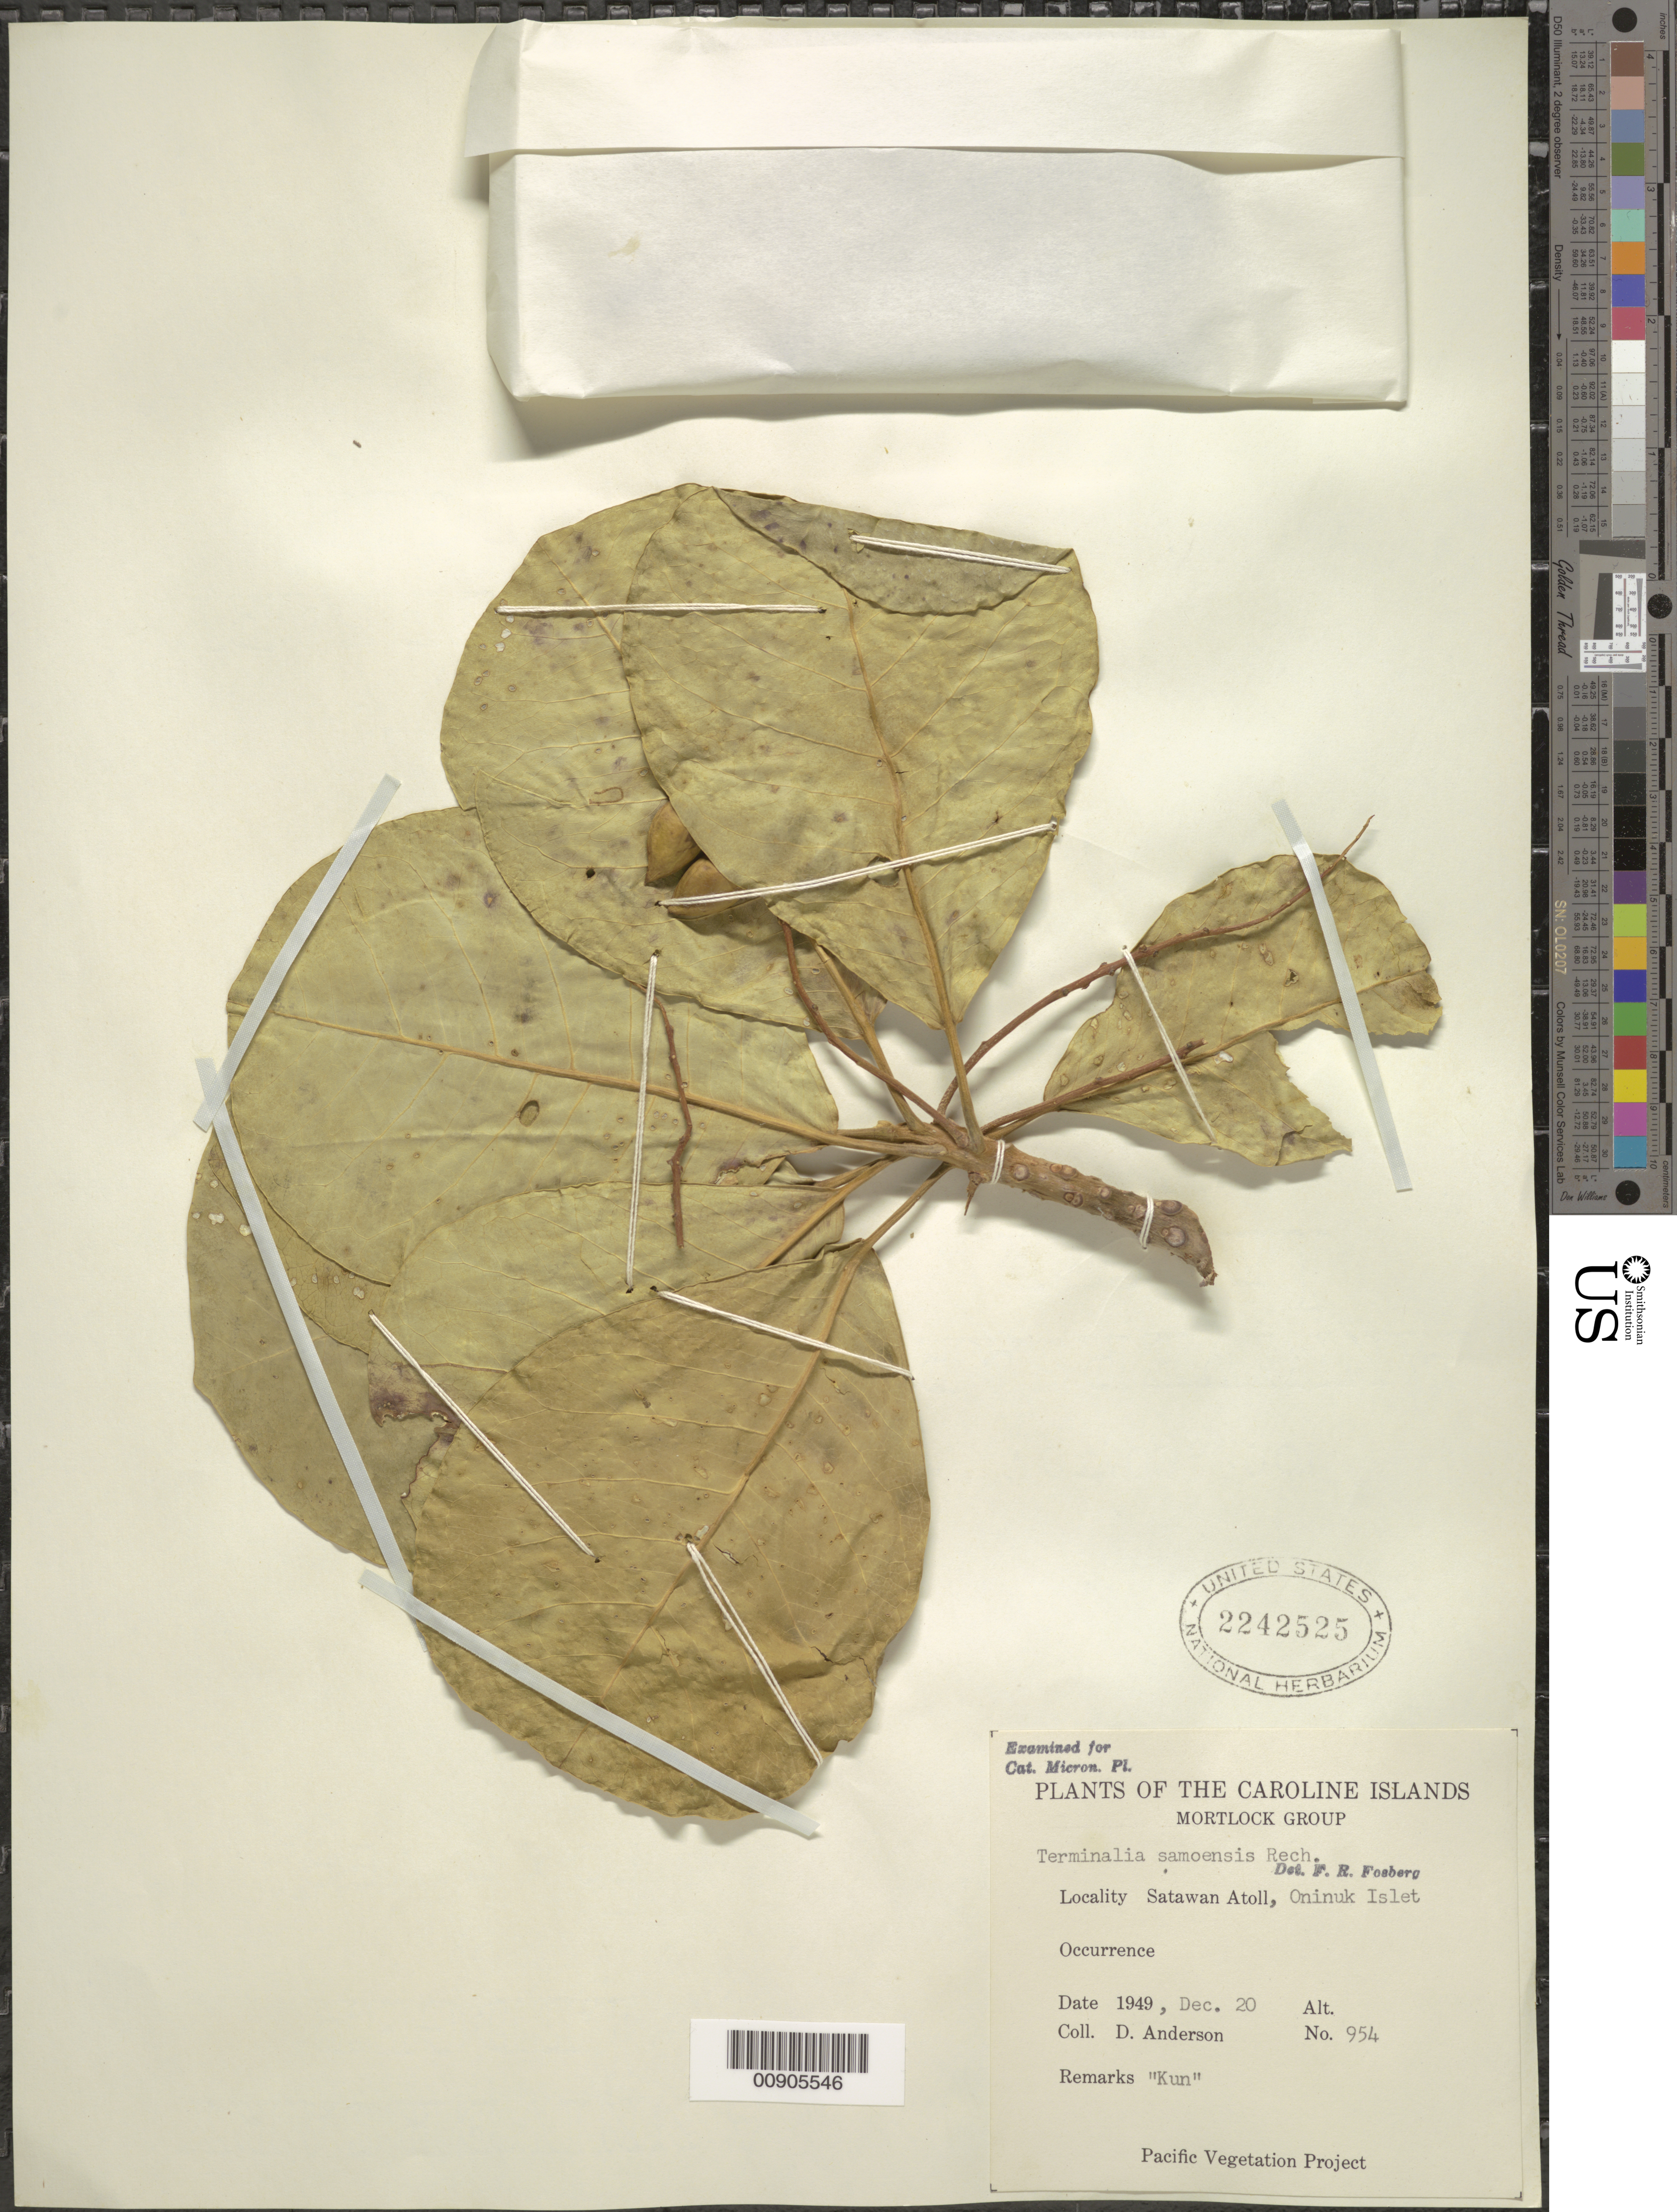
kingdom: Plantae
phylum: Tracheophyta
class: Magnoliopsida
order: Myrtales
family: Combretaceae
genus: Terminalia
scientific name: Terminalia samoensis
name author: Rech.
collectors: D. Anderson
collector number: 954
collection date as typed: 20 Dec 1949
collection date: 1949-12-20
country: Micronesia, Federated States of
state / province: Truk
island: Satawan Atoll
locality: Orinuk Islet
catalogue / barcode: US 2242525